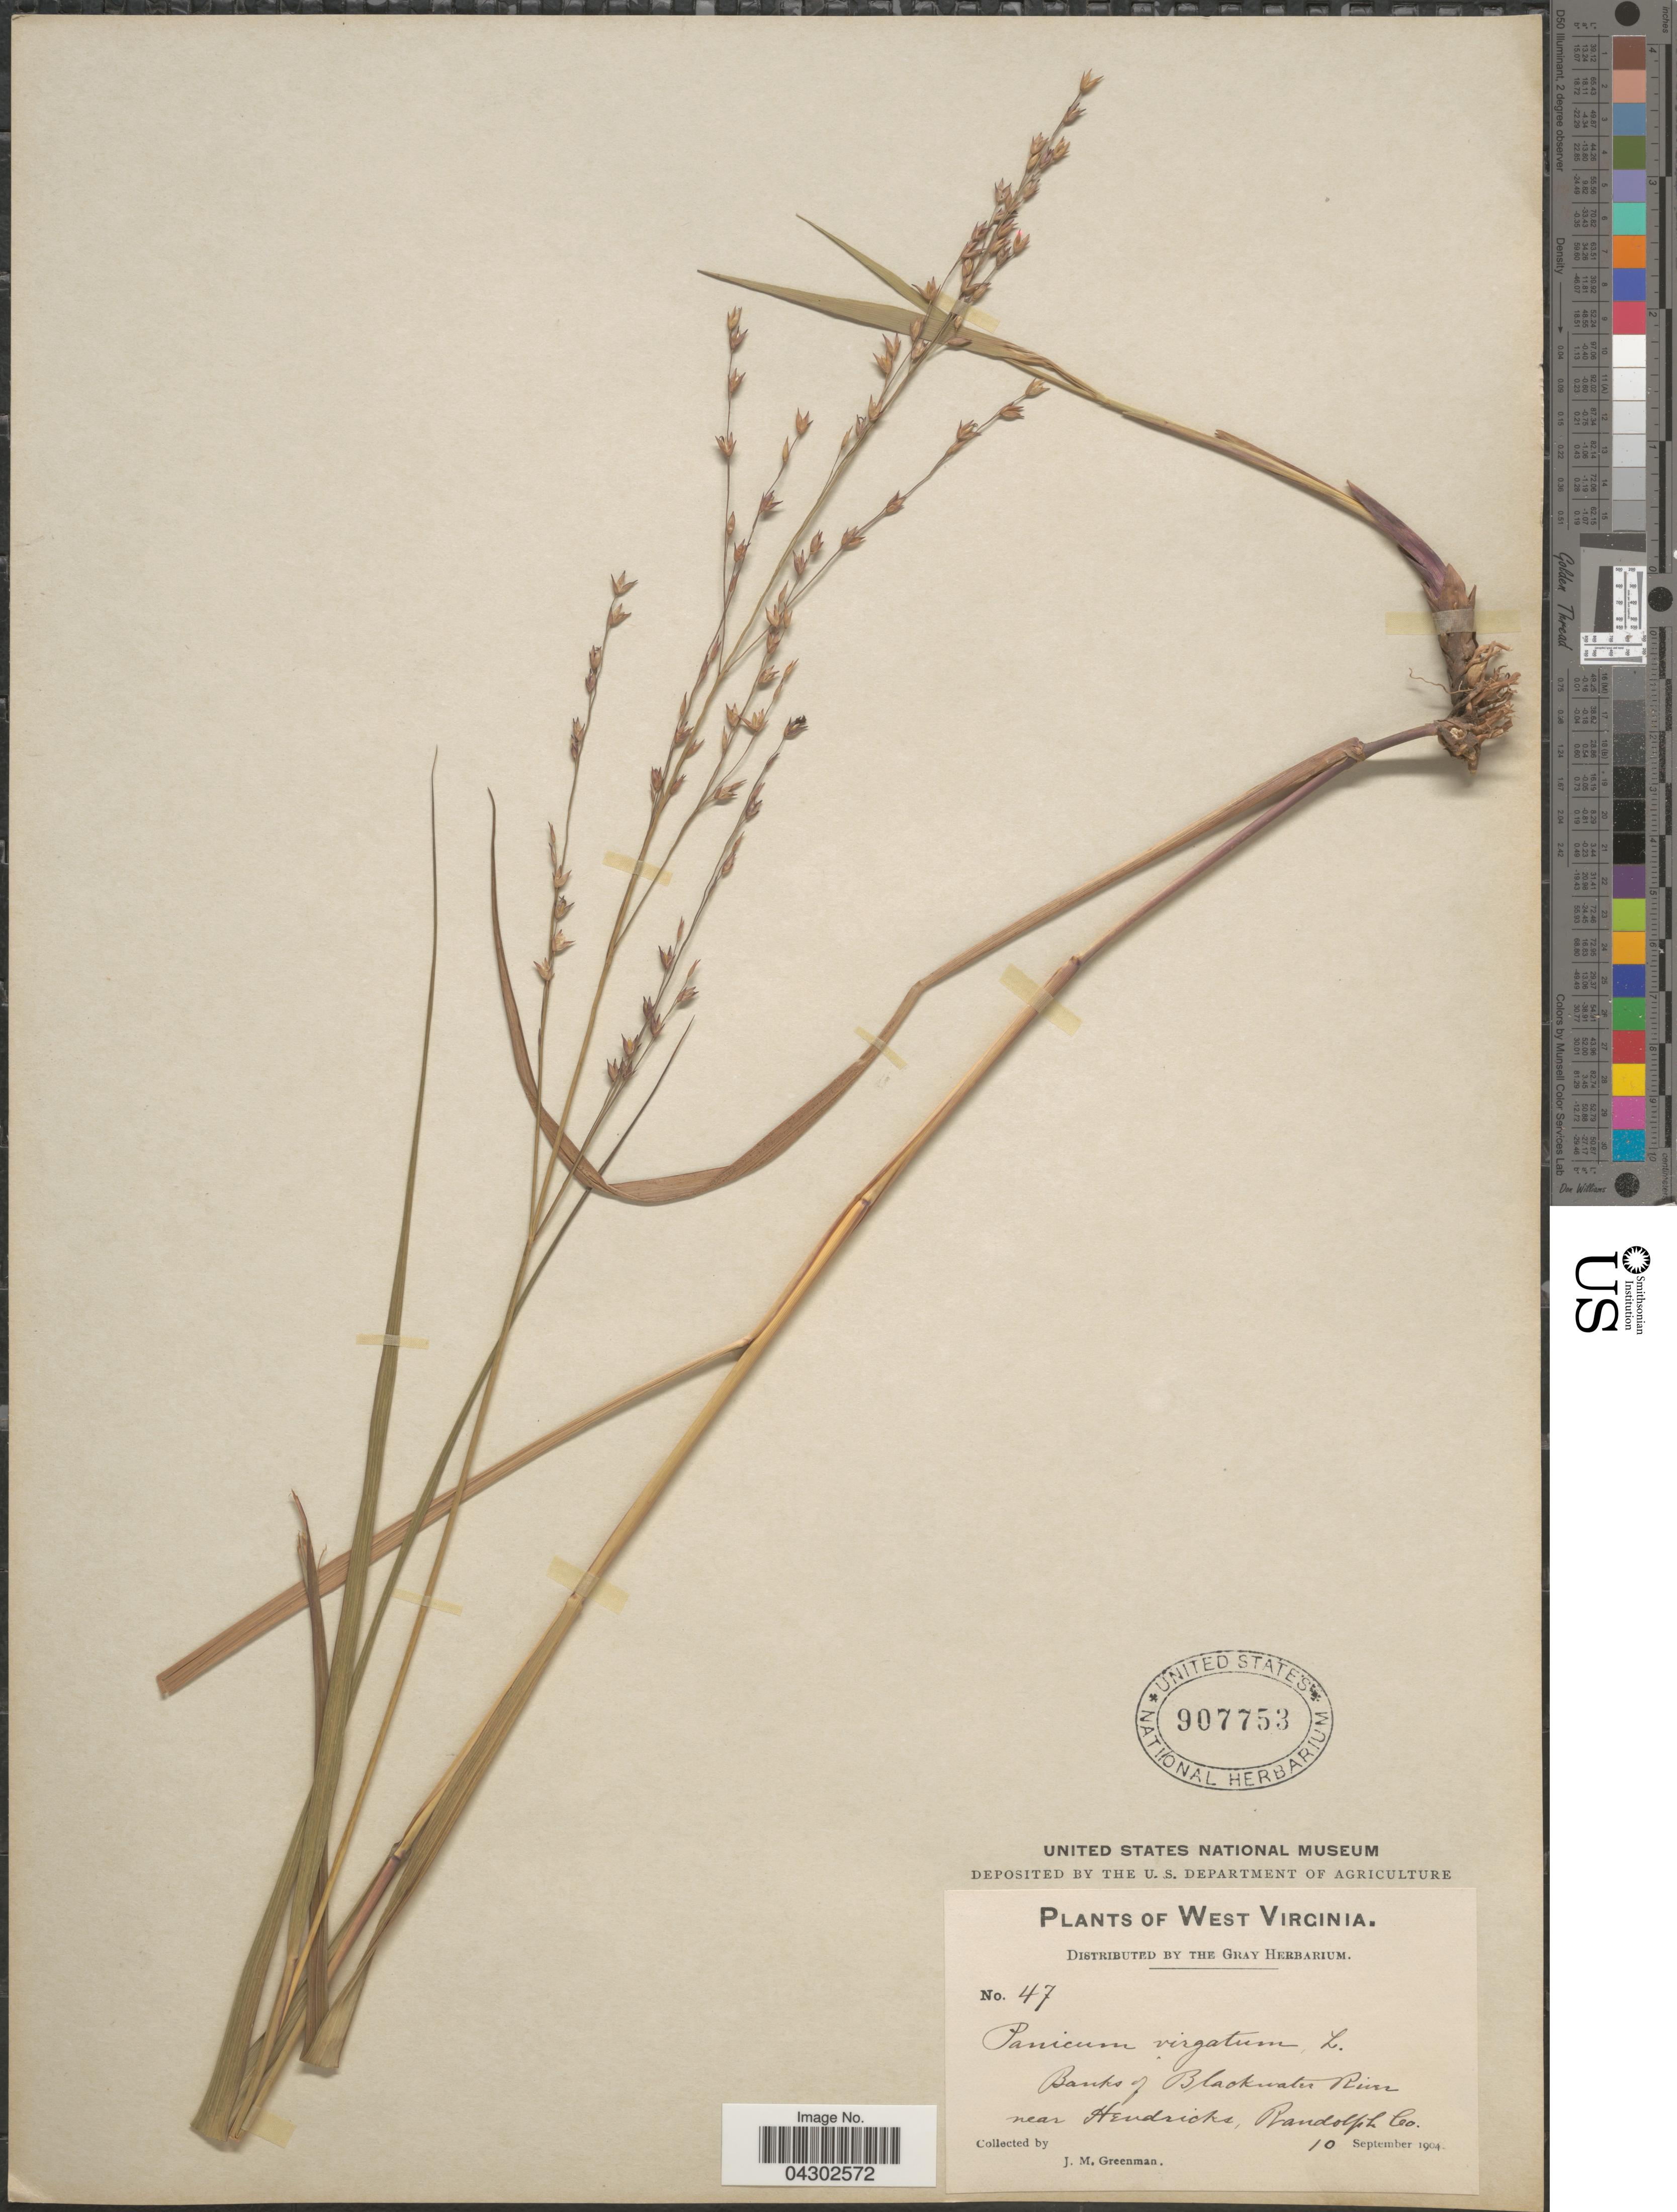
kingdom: Plantae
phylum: Tracheophyta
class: Liliopsida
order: Poales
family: Poaceae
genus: Panicum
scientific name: Panicum virgatum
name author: L.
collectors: J. M. Greenman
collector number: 47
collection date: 1904-09-10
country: United States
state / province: West Virginia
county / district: Randolph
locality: Banks of Blackwater River near Hendricks, Randolph Co.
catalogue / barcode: US 907753